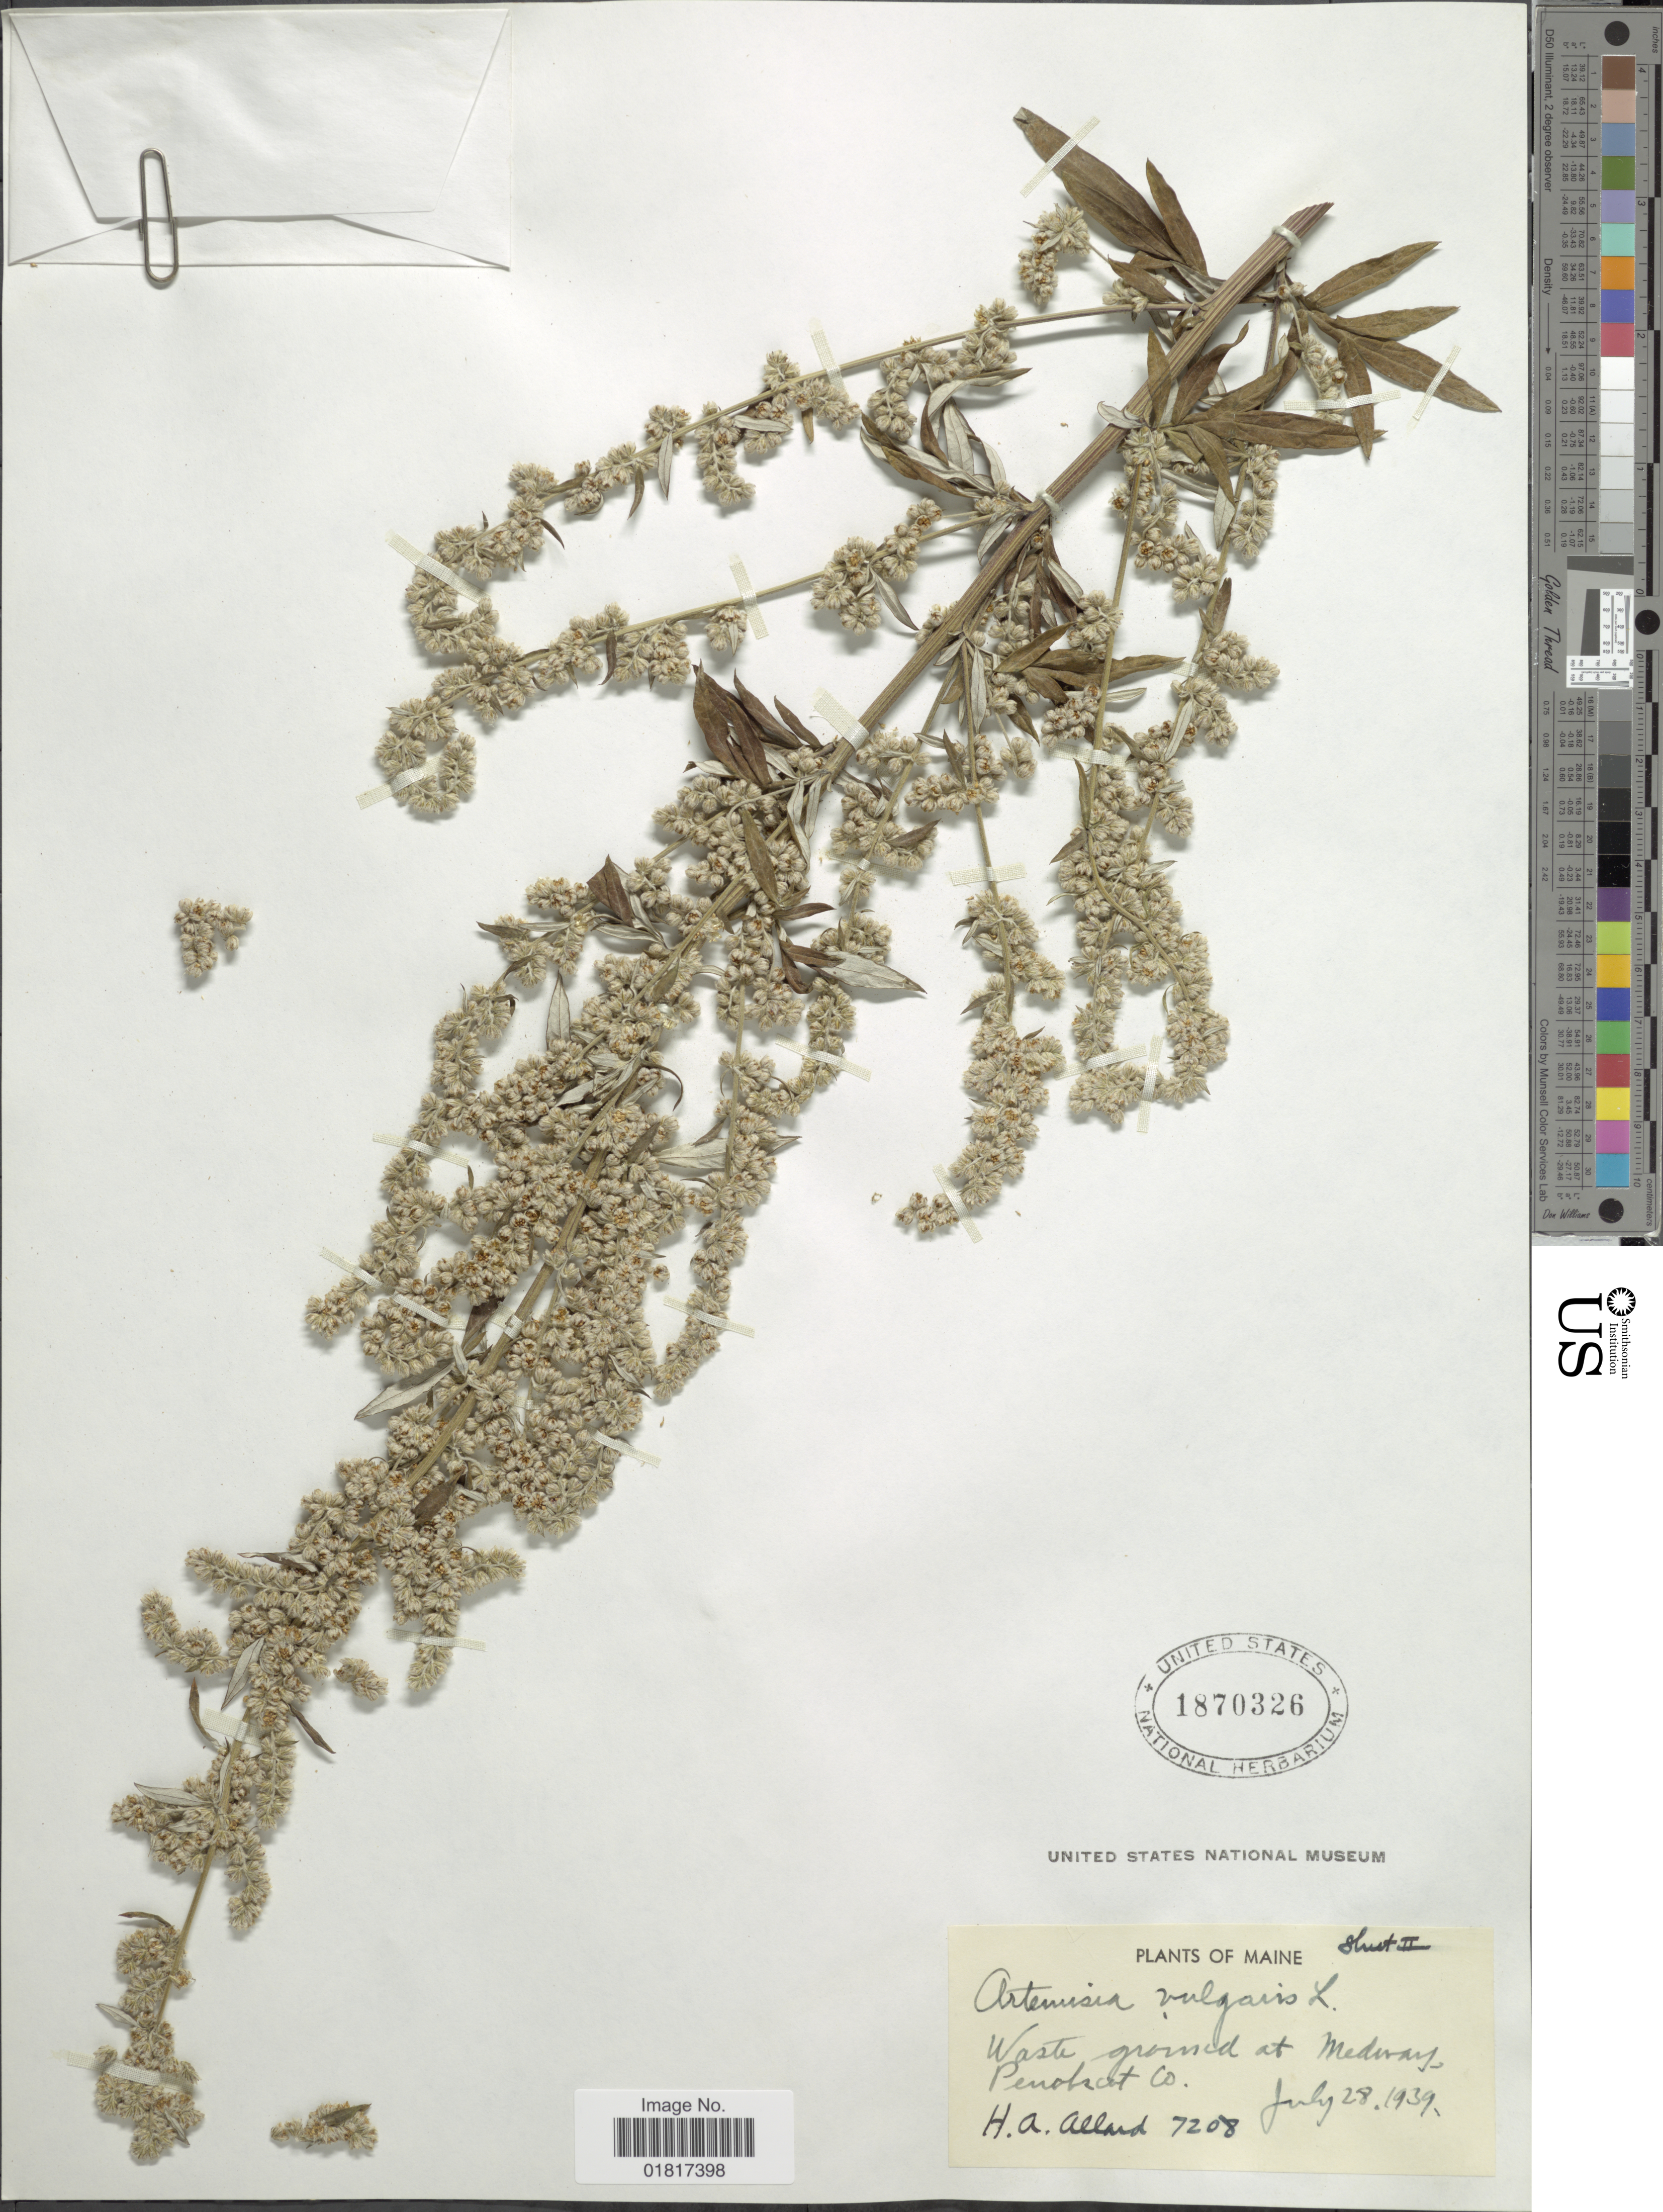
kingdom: Plantae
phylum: Tracheophyta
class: Magnoliopsida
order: Asterales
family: Asteraceae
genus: Artemisia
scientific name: Artemisia vulgaris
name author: L.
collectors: H. A. Allard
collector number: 7208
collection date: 1939-07-28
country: United States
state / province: Maine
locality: Waste ground at Midway, Penobscot Co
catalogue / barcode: US 1870326